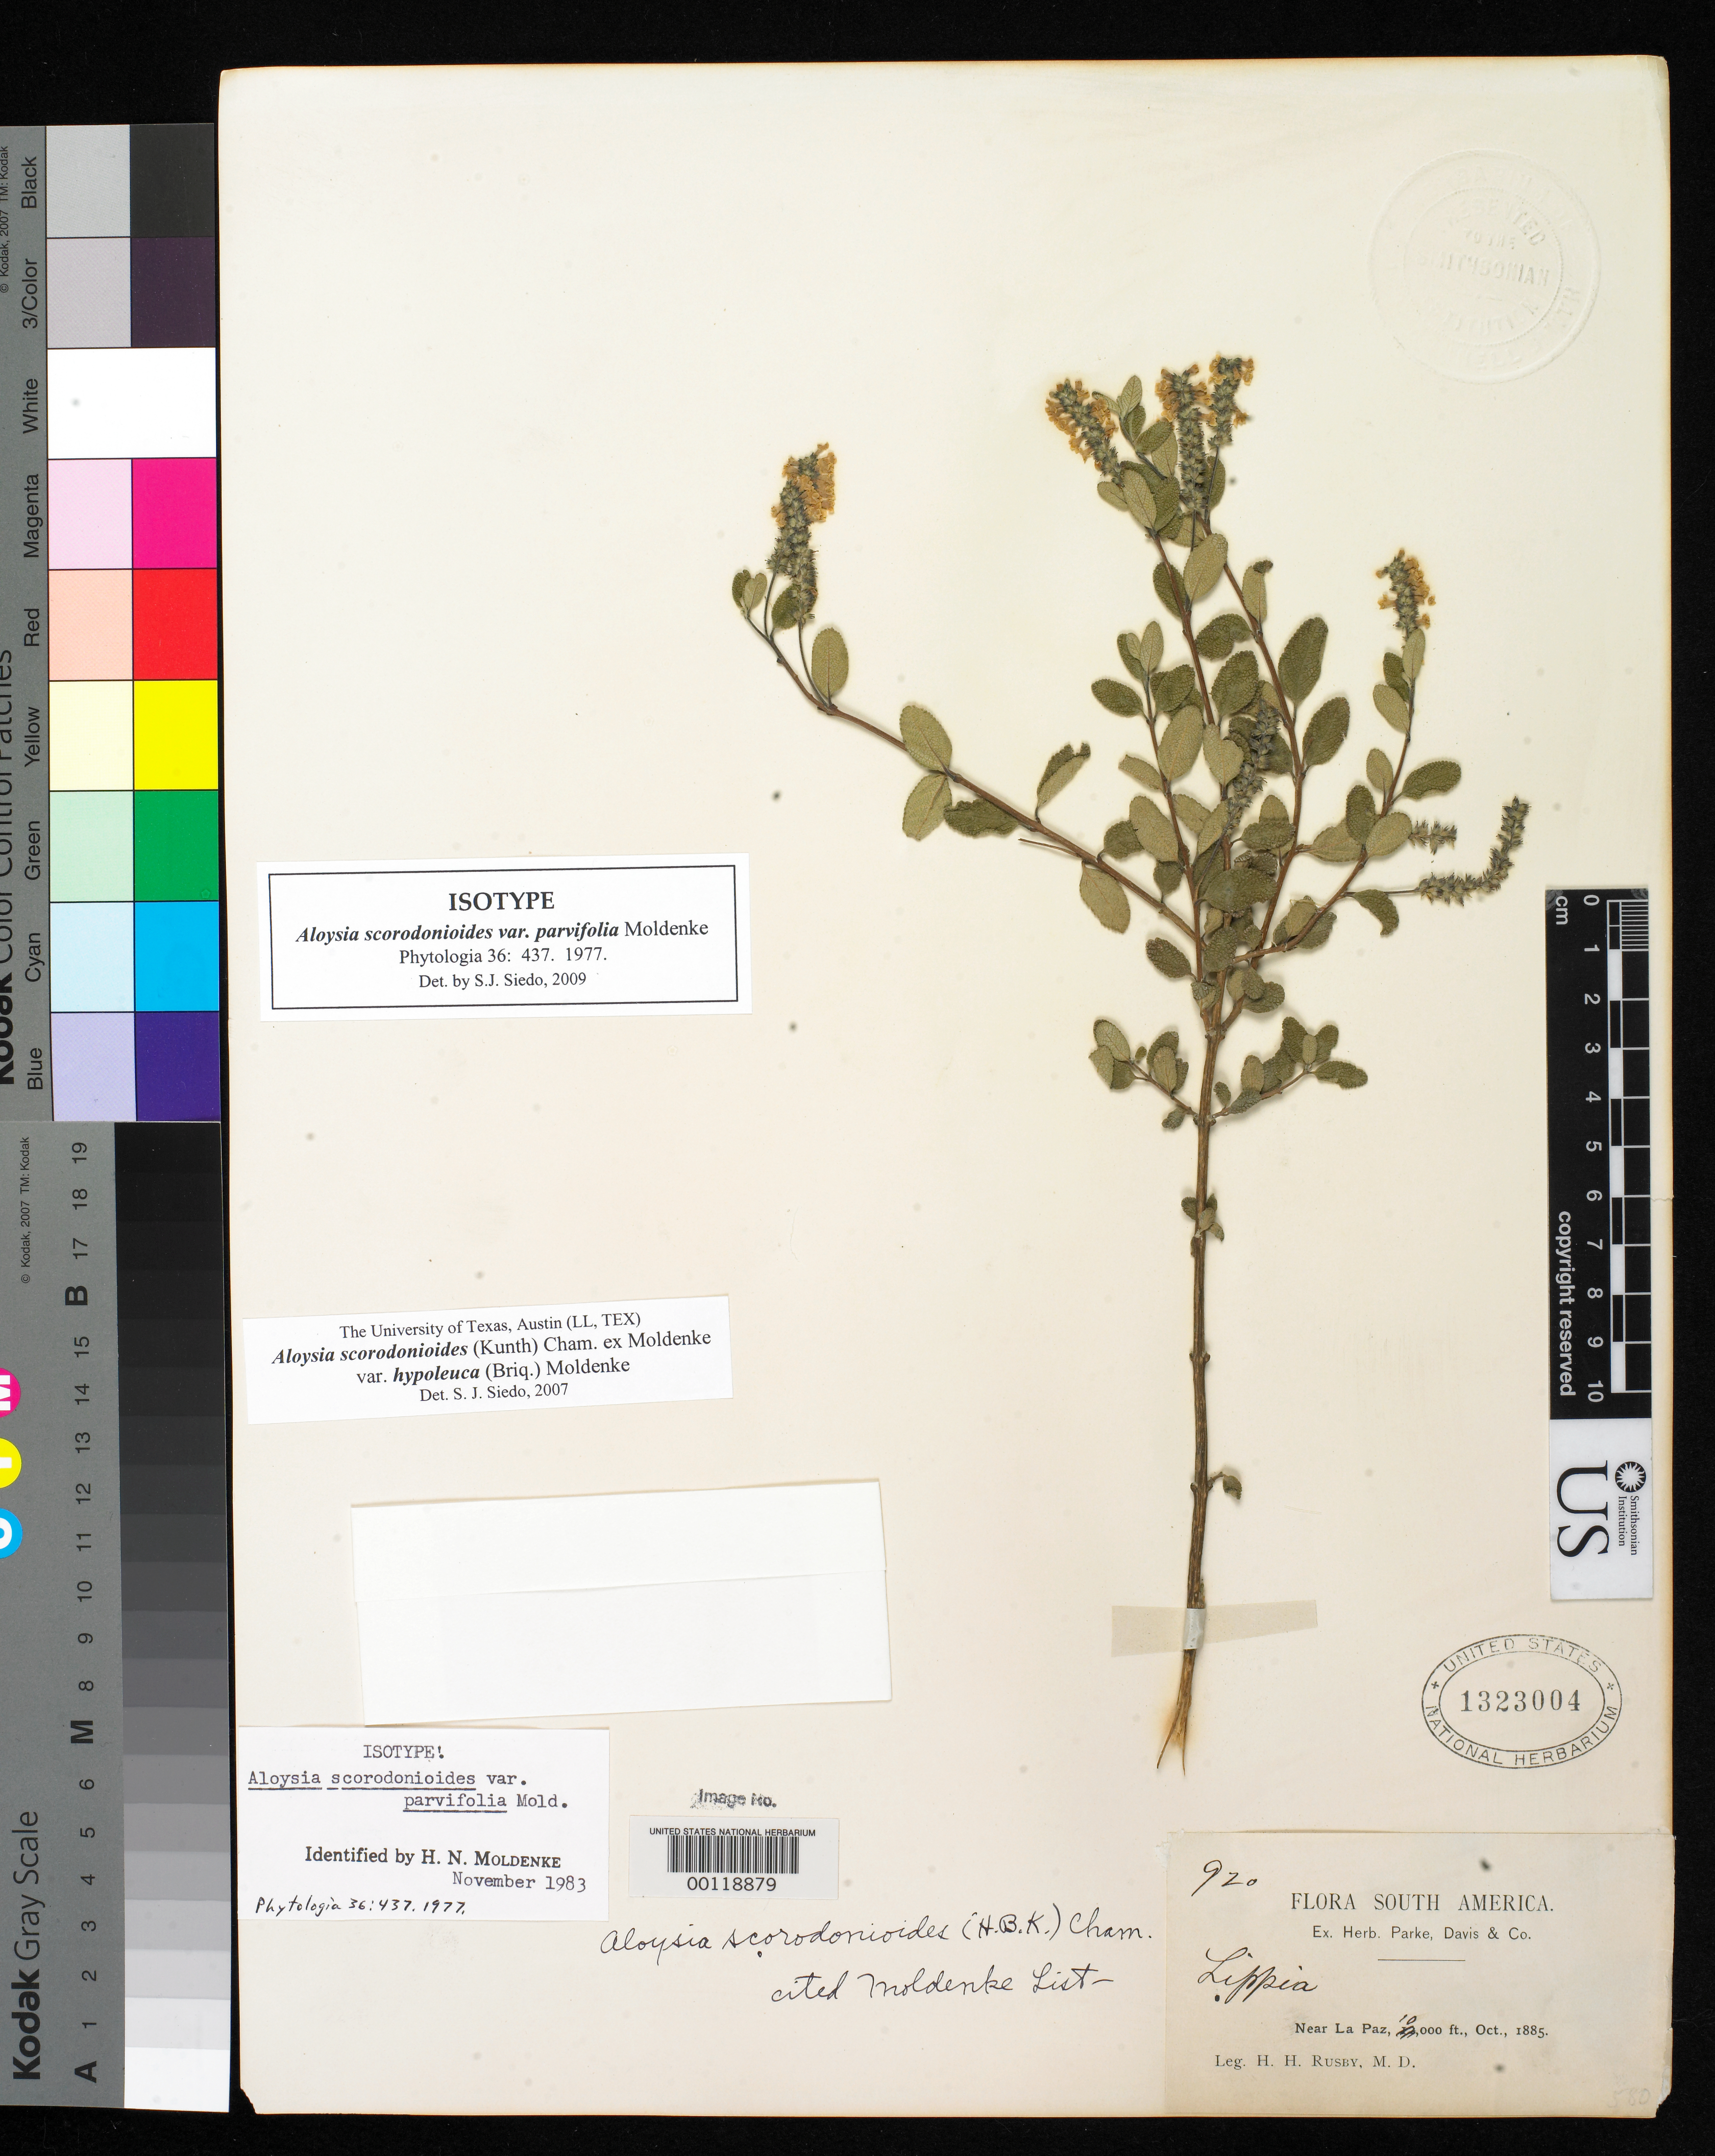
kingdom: Plantae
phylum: Tracheophyta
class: Magnoliopsida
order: Lamiales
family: Verbenaceae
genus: Aloysia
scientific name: Aloysia scorodonioides var. parvifolia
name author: Moldenke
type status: Isotype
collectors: H. H. Rusby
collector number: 920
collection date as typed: Oct 1885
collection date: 1885-10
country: Bolivia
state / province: La Paz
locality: Near La Paz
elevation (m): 3048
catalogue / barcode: US 1323004